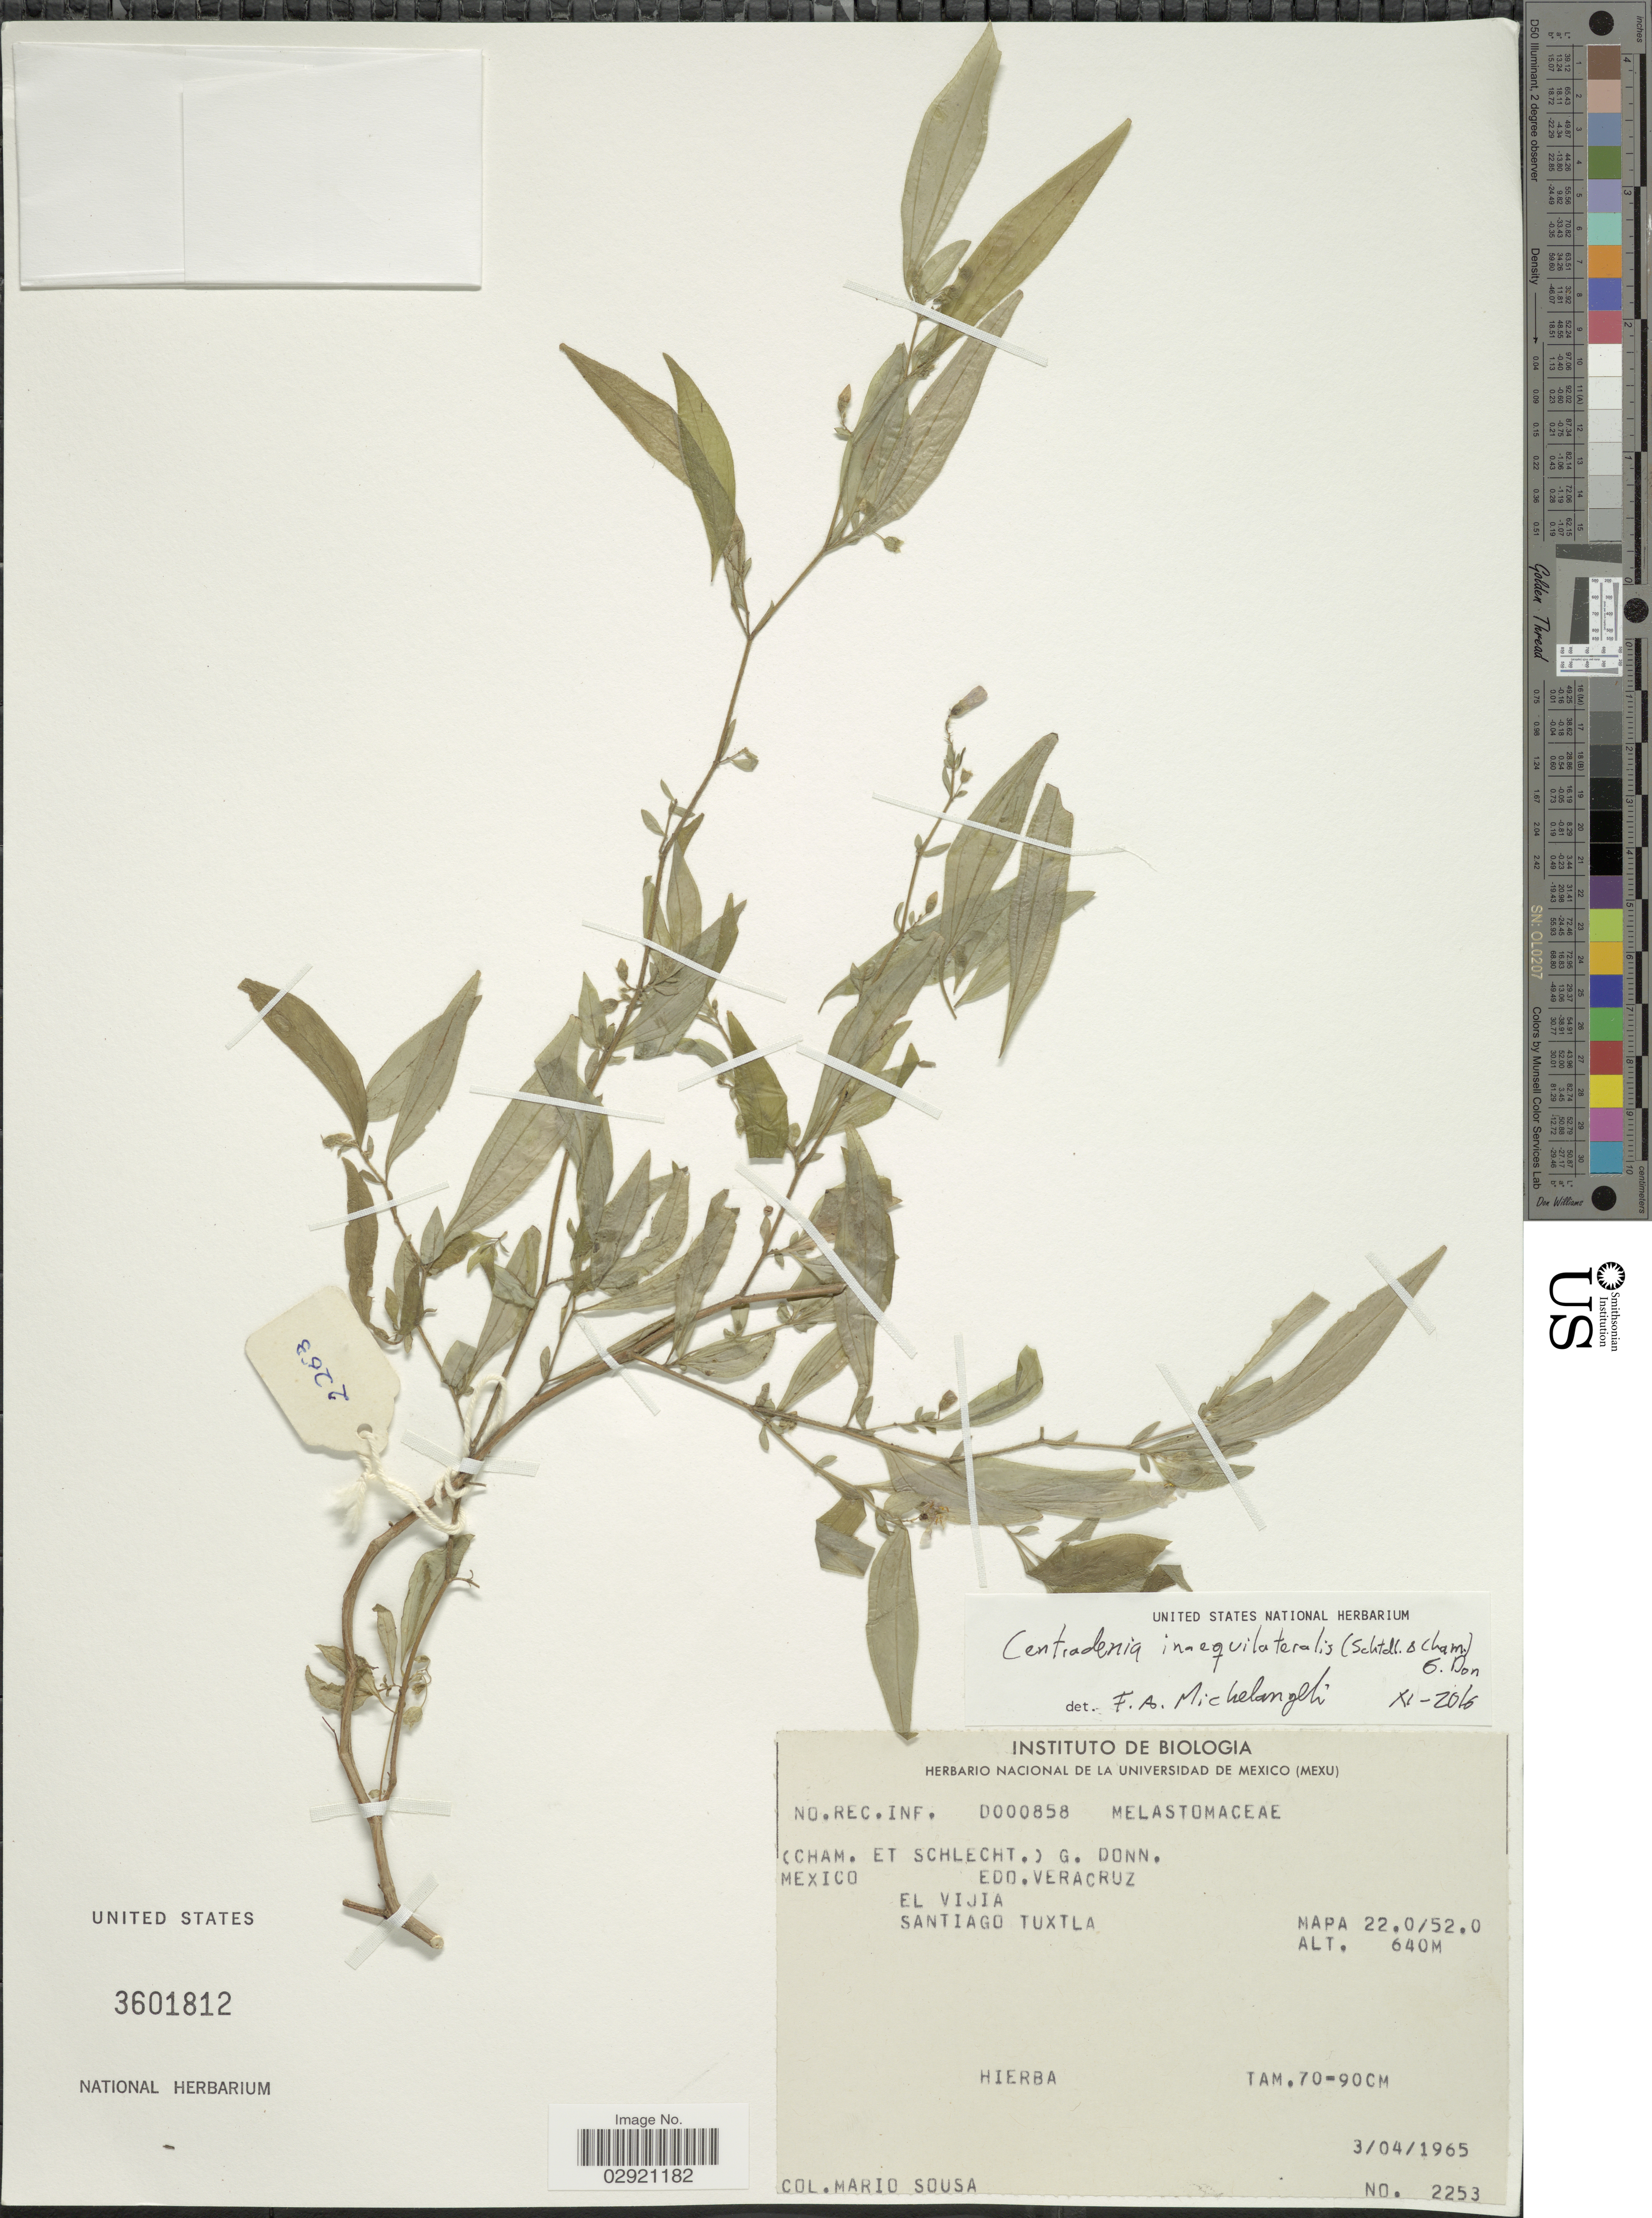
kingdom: Plantae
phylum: Tracheophyta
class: Magnoliopsida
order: Myrtales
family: Melastomataceae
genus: Centradenia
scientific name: Centradenia inaequilateralis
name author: (Gleason) G. Don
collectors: M. Sousa S.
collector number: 2253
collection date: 1965-04-03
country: Mexico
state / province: Veracruz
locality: Edo. Veracruz. El Vijia. Santiago Tuxtla. Mapa 22.0/52.0.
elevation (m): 640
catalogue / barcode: US 3601812